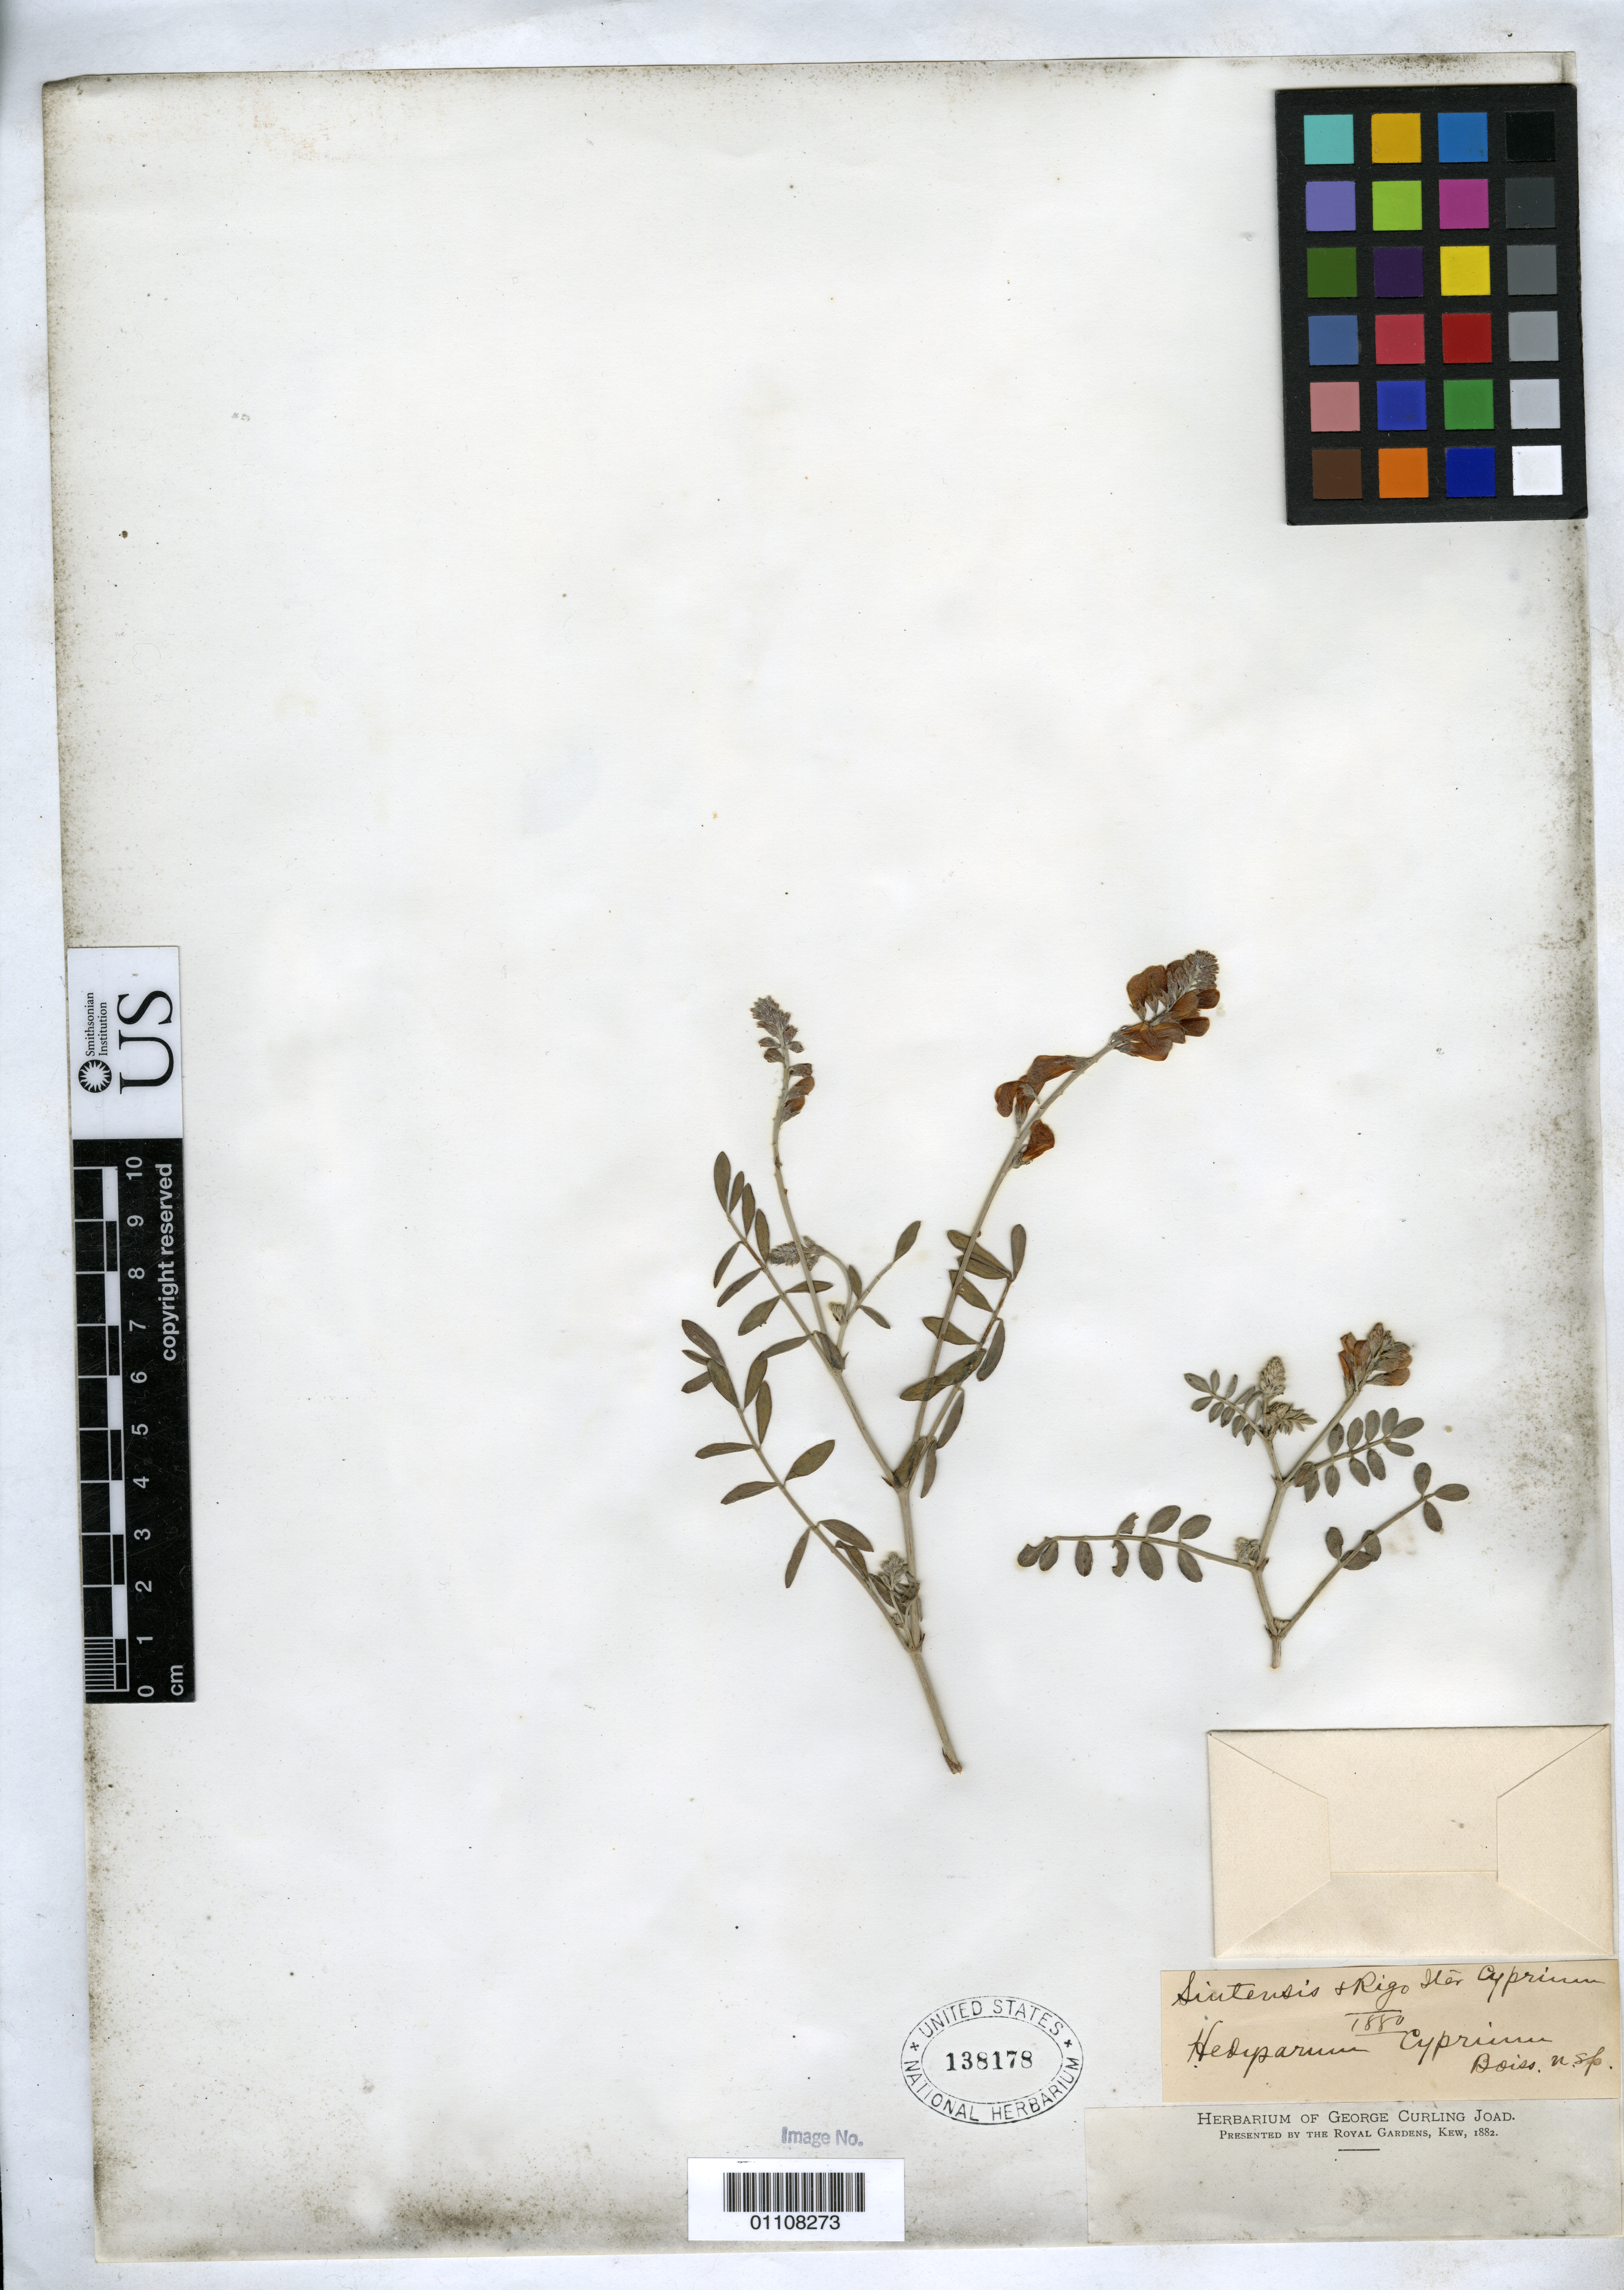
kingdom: Plantae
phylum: Tracheophyta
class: Magnoliopsida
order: Fabales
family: Fabaceae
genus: Hedysarum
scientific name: Hedysarum cyprium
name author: Boiss.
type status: Possible Type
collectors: P. Sintenis & G. Rigo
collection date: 1880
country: Cyprus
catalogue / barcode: US 138178